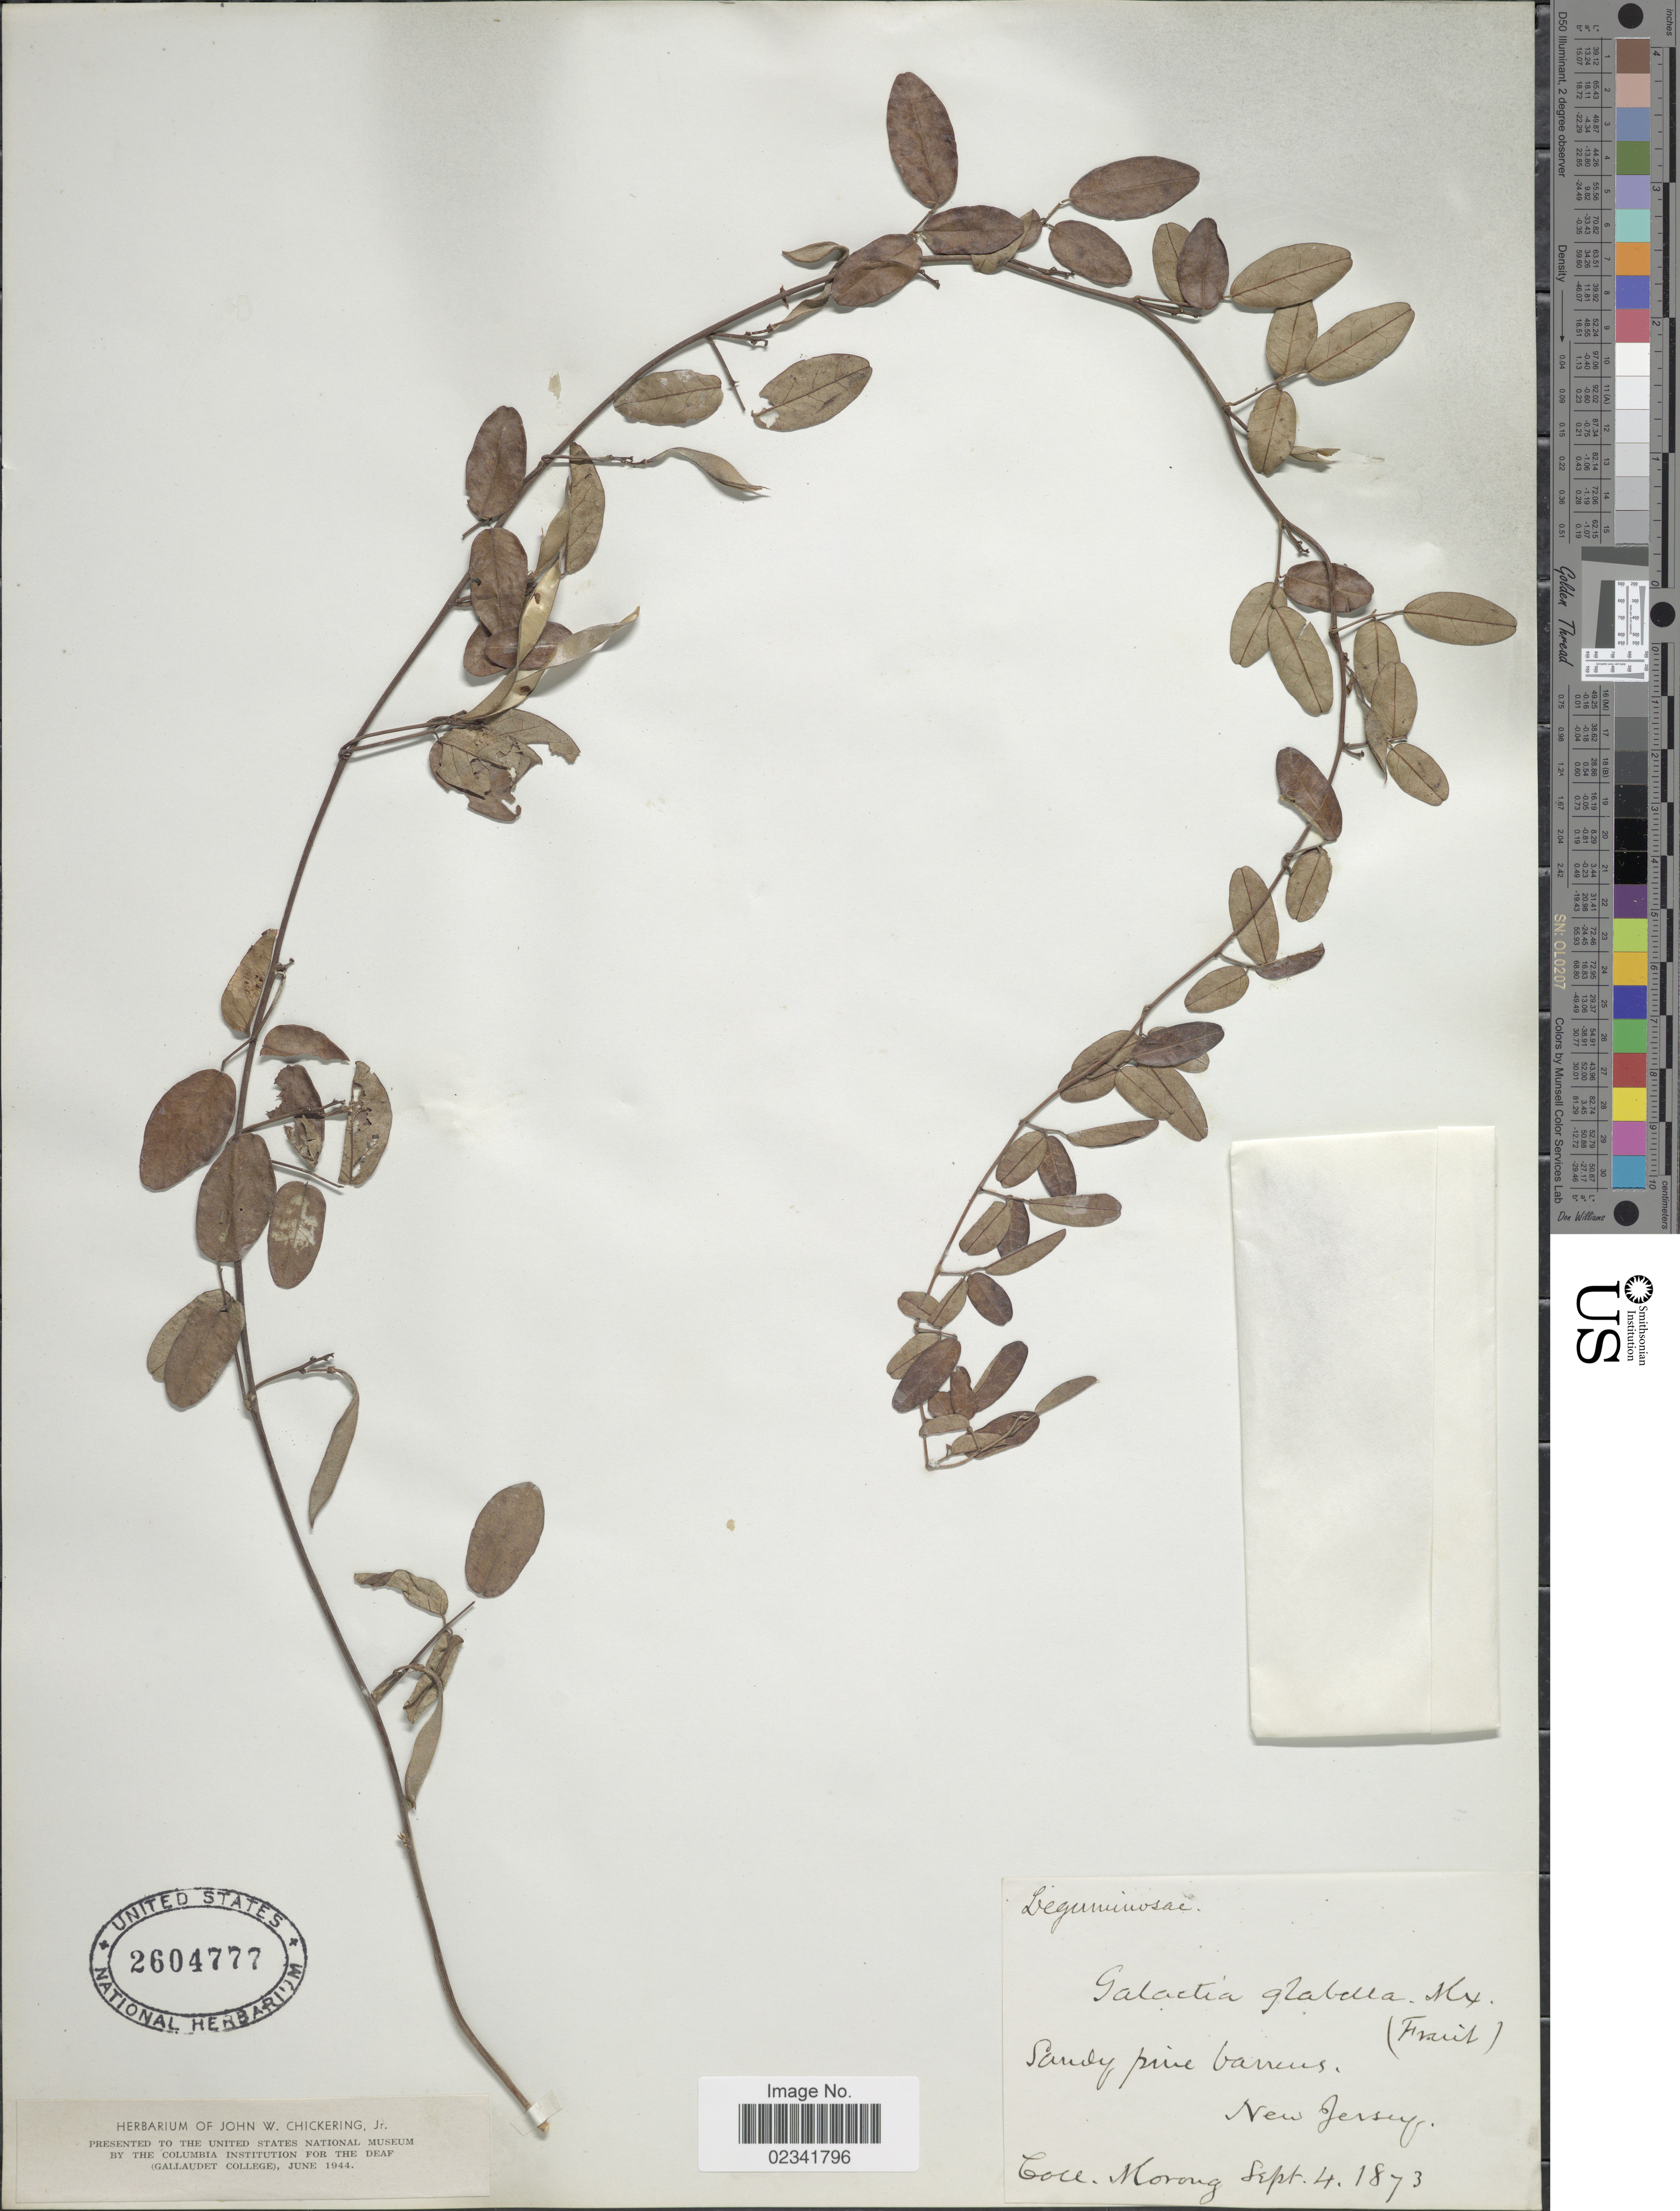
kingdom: Plantae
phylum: Tracheophyta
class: Magnoliopsida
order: Fabales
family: Fabaceae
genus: Galactia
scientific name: Galactia volubilis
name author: (L.) Britton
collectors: T. Morong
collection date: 1873-09-04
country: United States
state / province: New Jersey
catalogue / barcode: US 2604777